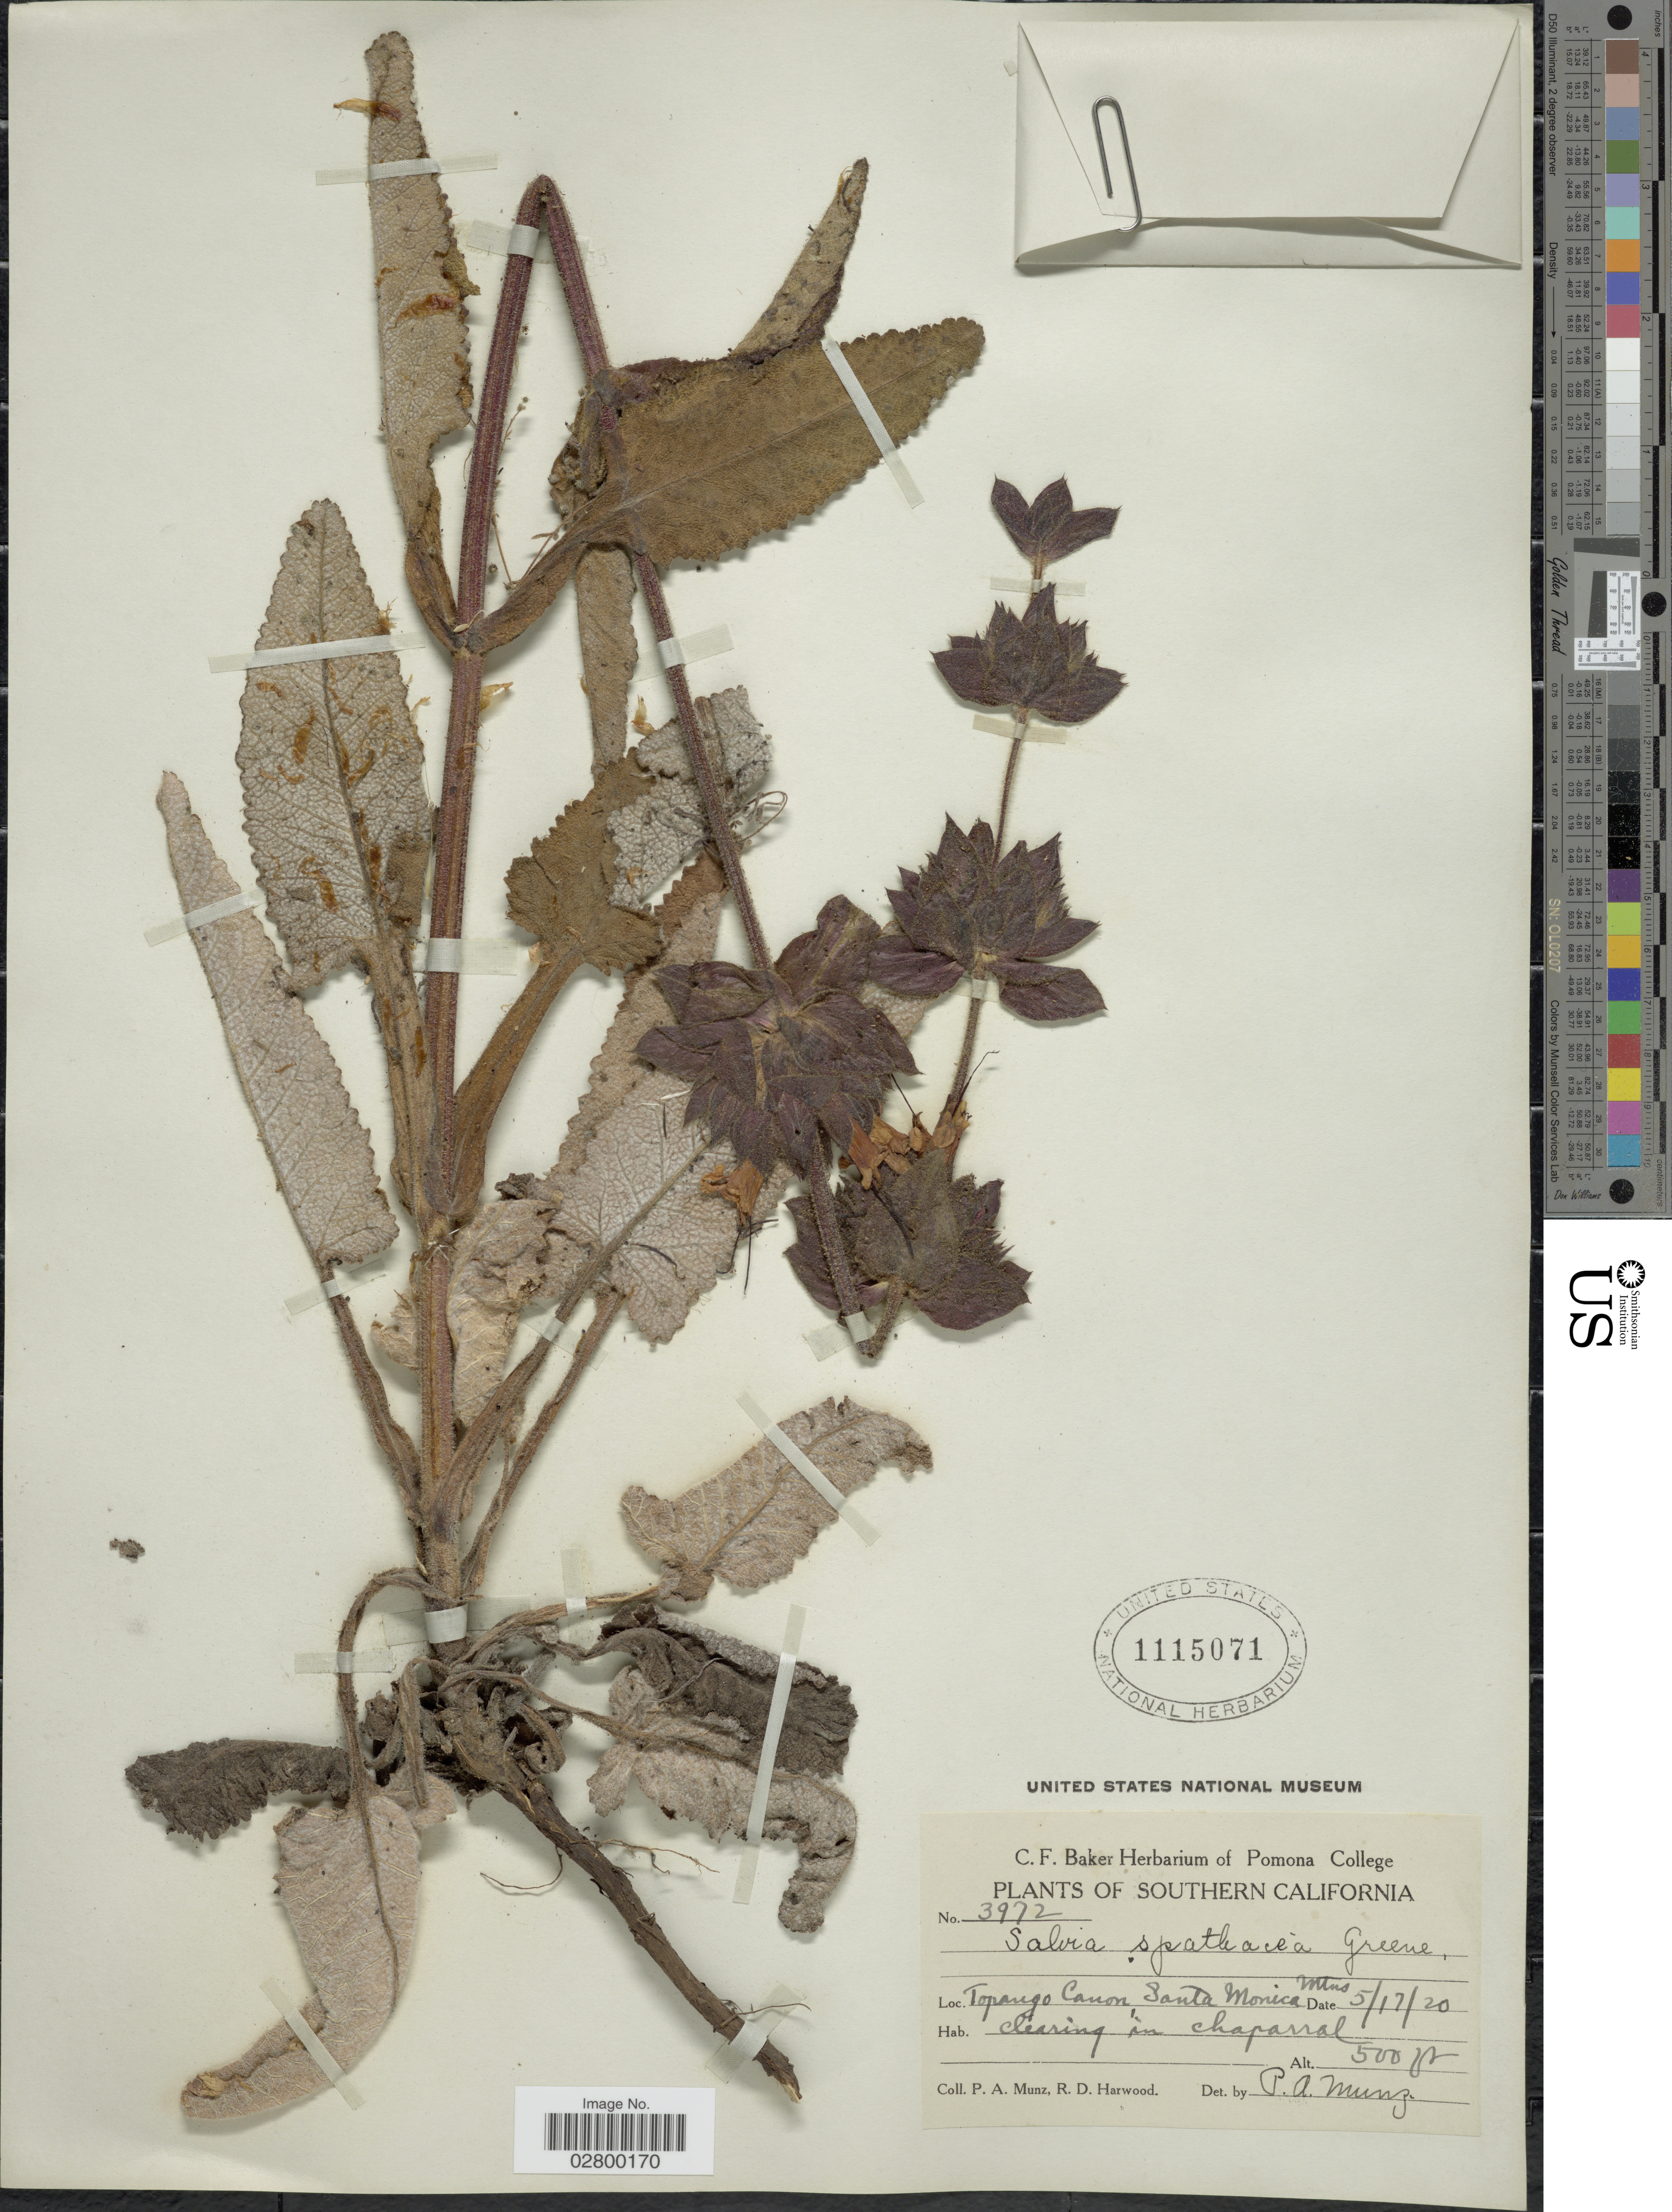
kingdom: Plantae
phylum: Tracheophyta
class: Magnoliopsida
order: Lamiales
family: Lamiaceae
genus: Salvia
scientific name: Salvia spathacea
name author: Greene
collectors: P. A. Munz & R. Harwood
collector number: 3972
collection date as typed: Transcribed d/m/y: 17/5/20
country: United States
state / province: California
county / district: Los Angeles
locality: Southern California, Topango Canon, Santa Monica Mtns.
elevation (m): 152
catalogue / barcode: US 1115071